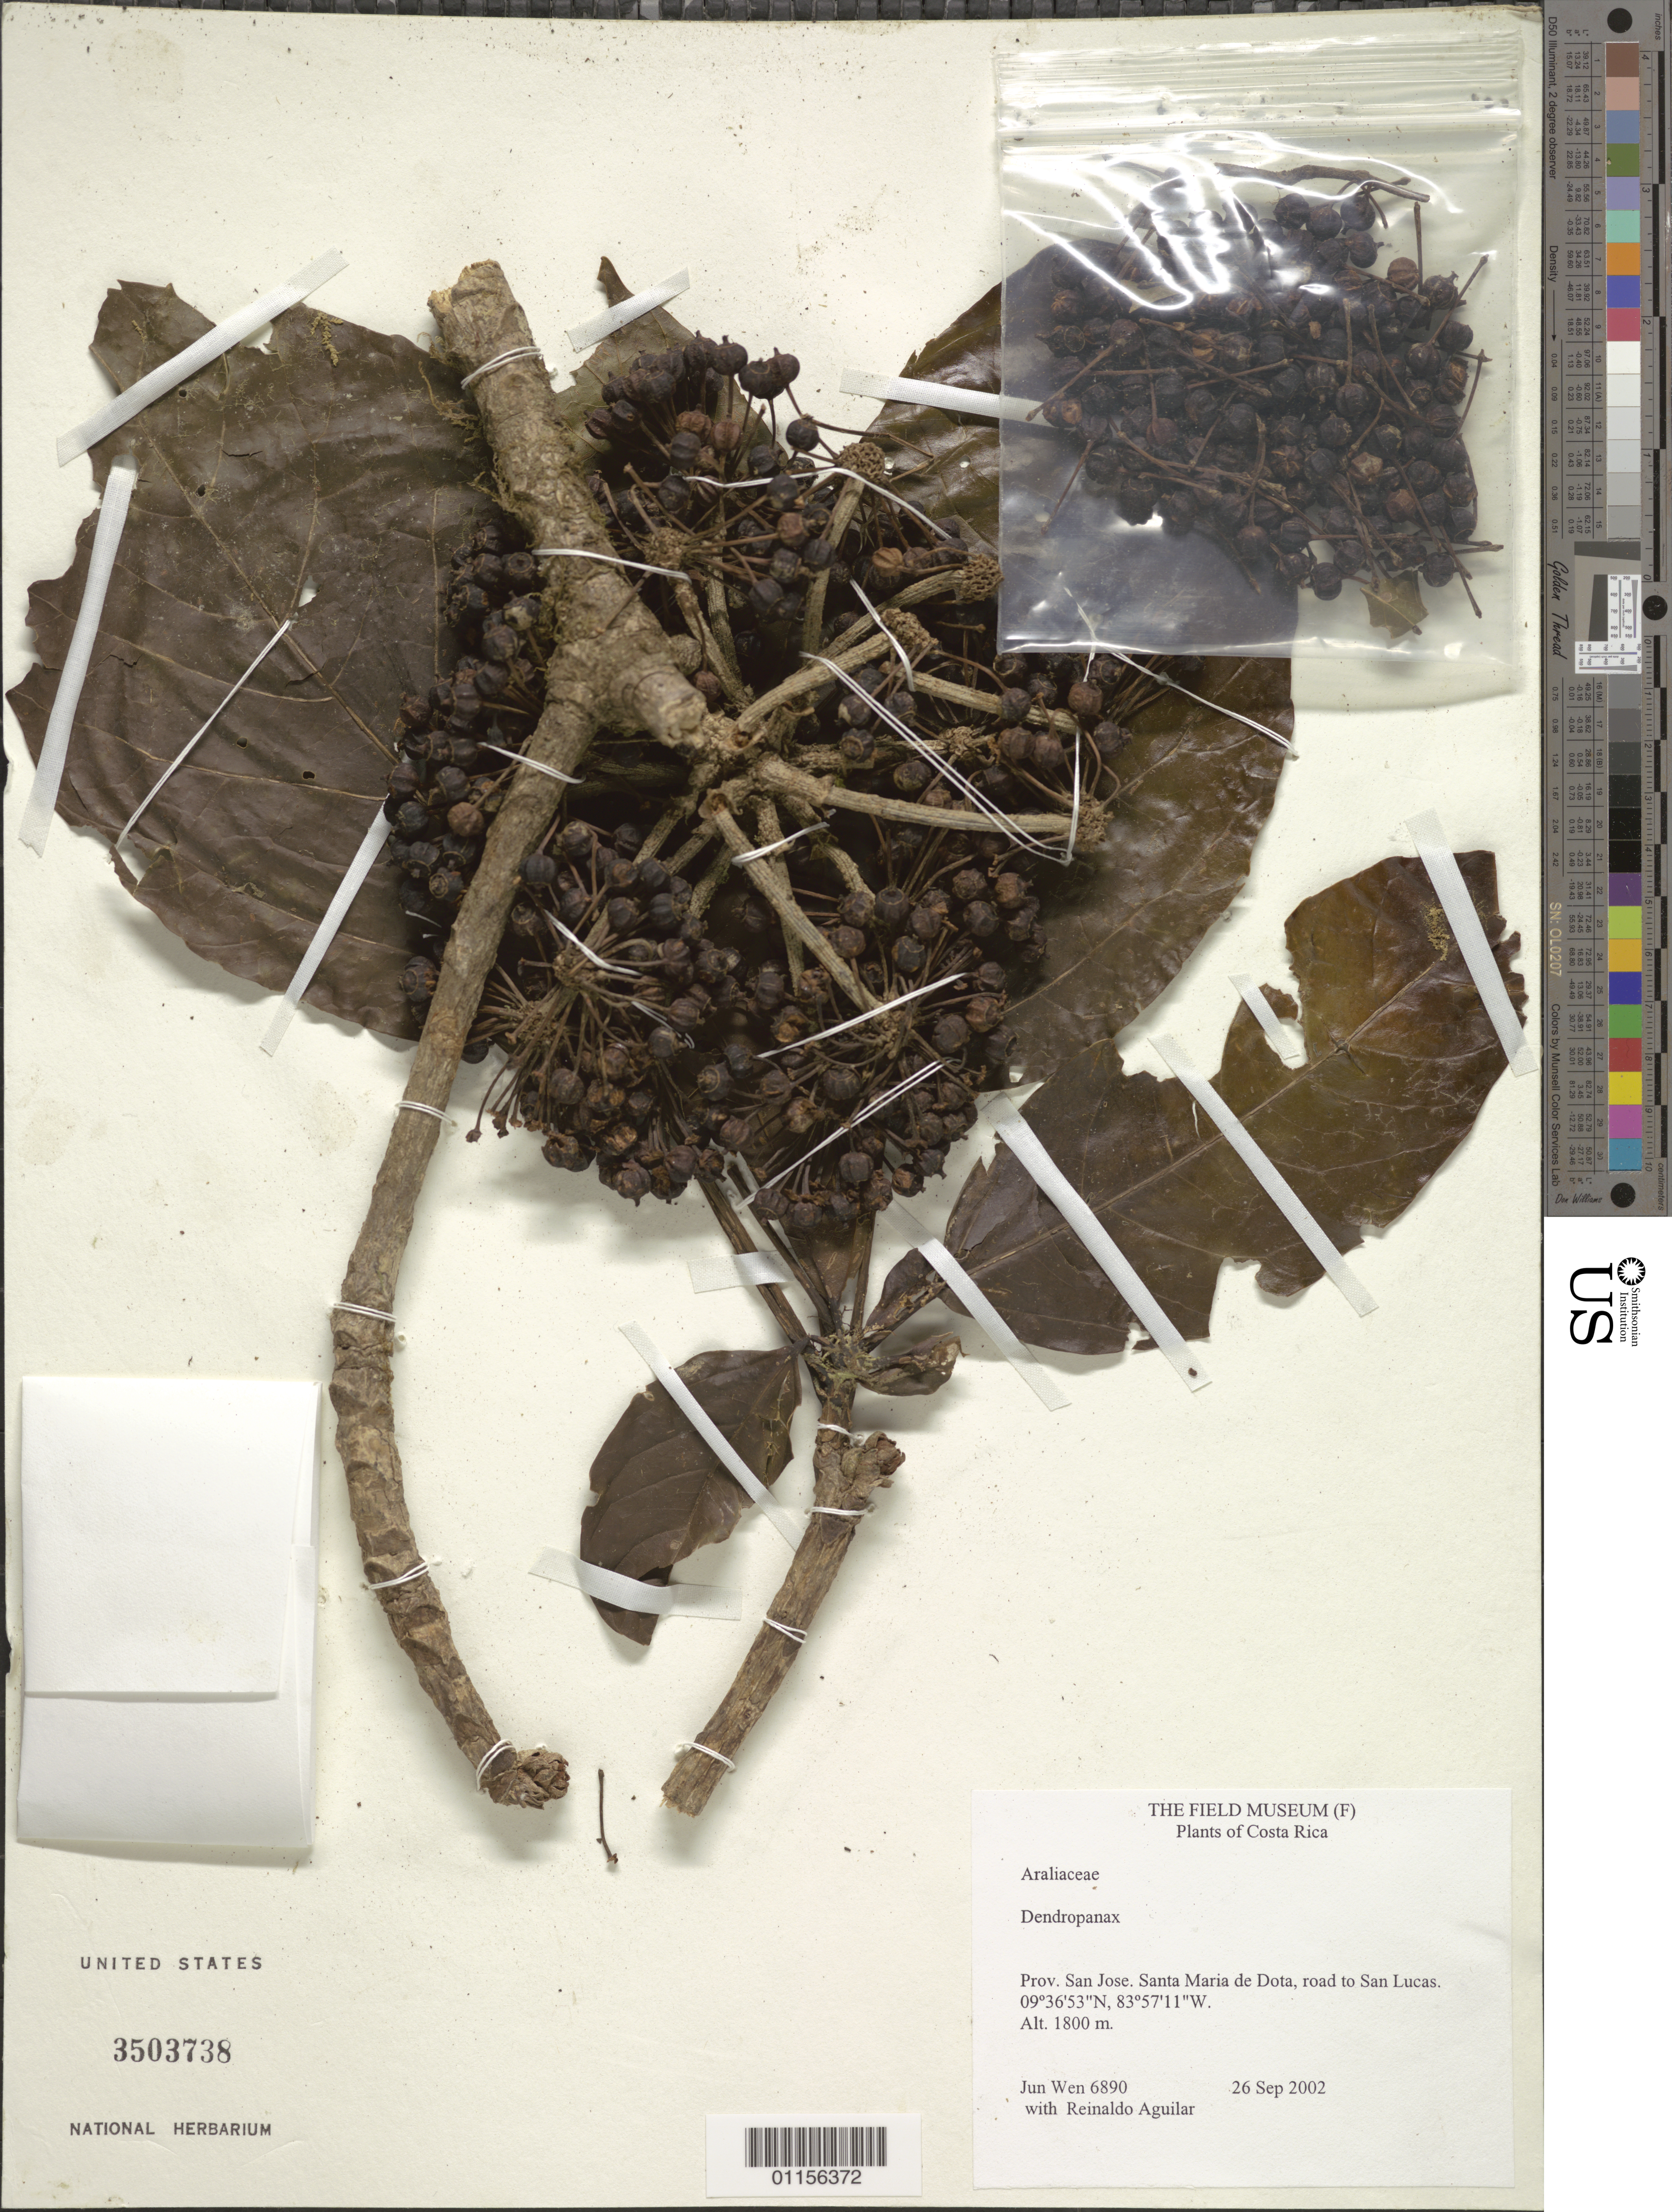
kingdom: Plantae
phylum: Tracheophyta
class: Magnoliopsida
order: Apiales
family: Araliaceae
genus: Dendropanax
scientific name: Dendropanax sp.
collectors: J. Wen & R. Aguilar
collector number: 6890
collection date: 2002-09-26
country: Costa Rica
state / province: San José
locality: Santa Maria de Dota, Rd to San Lucas.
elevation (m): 1800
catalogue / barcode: US 3503738